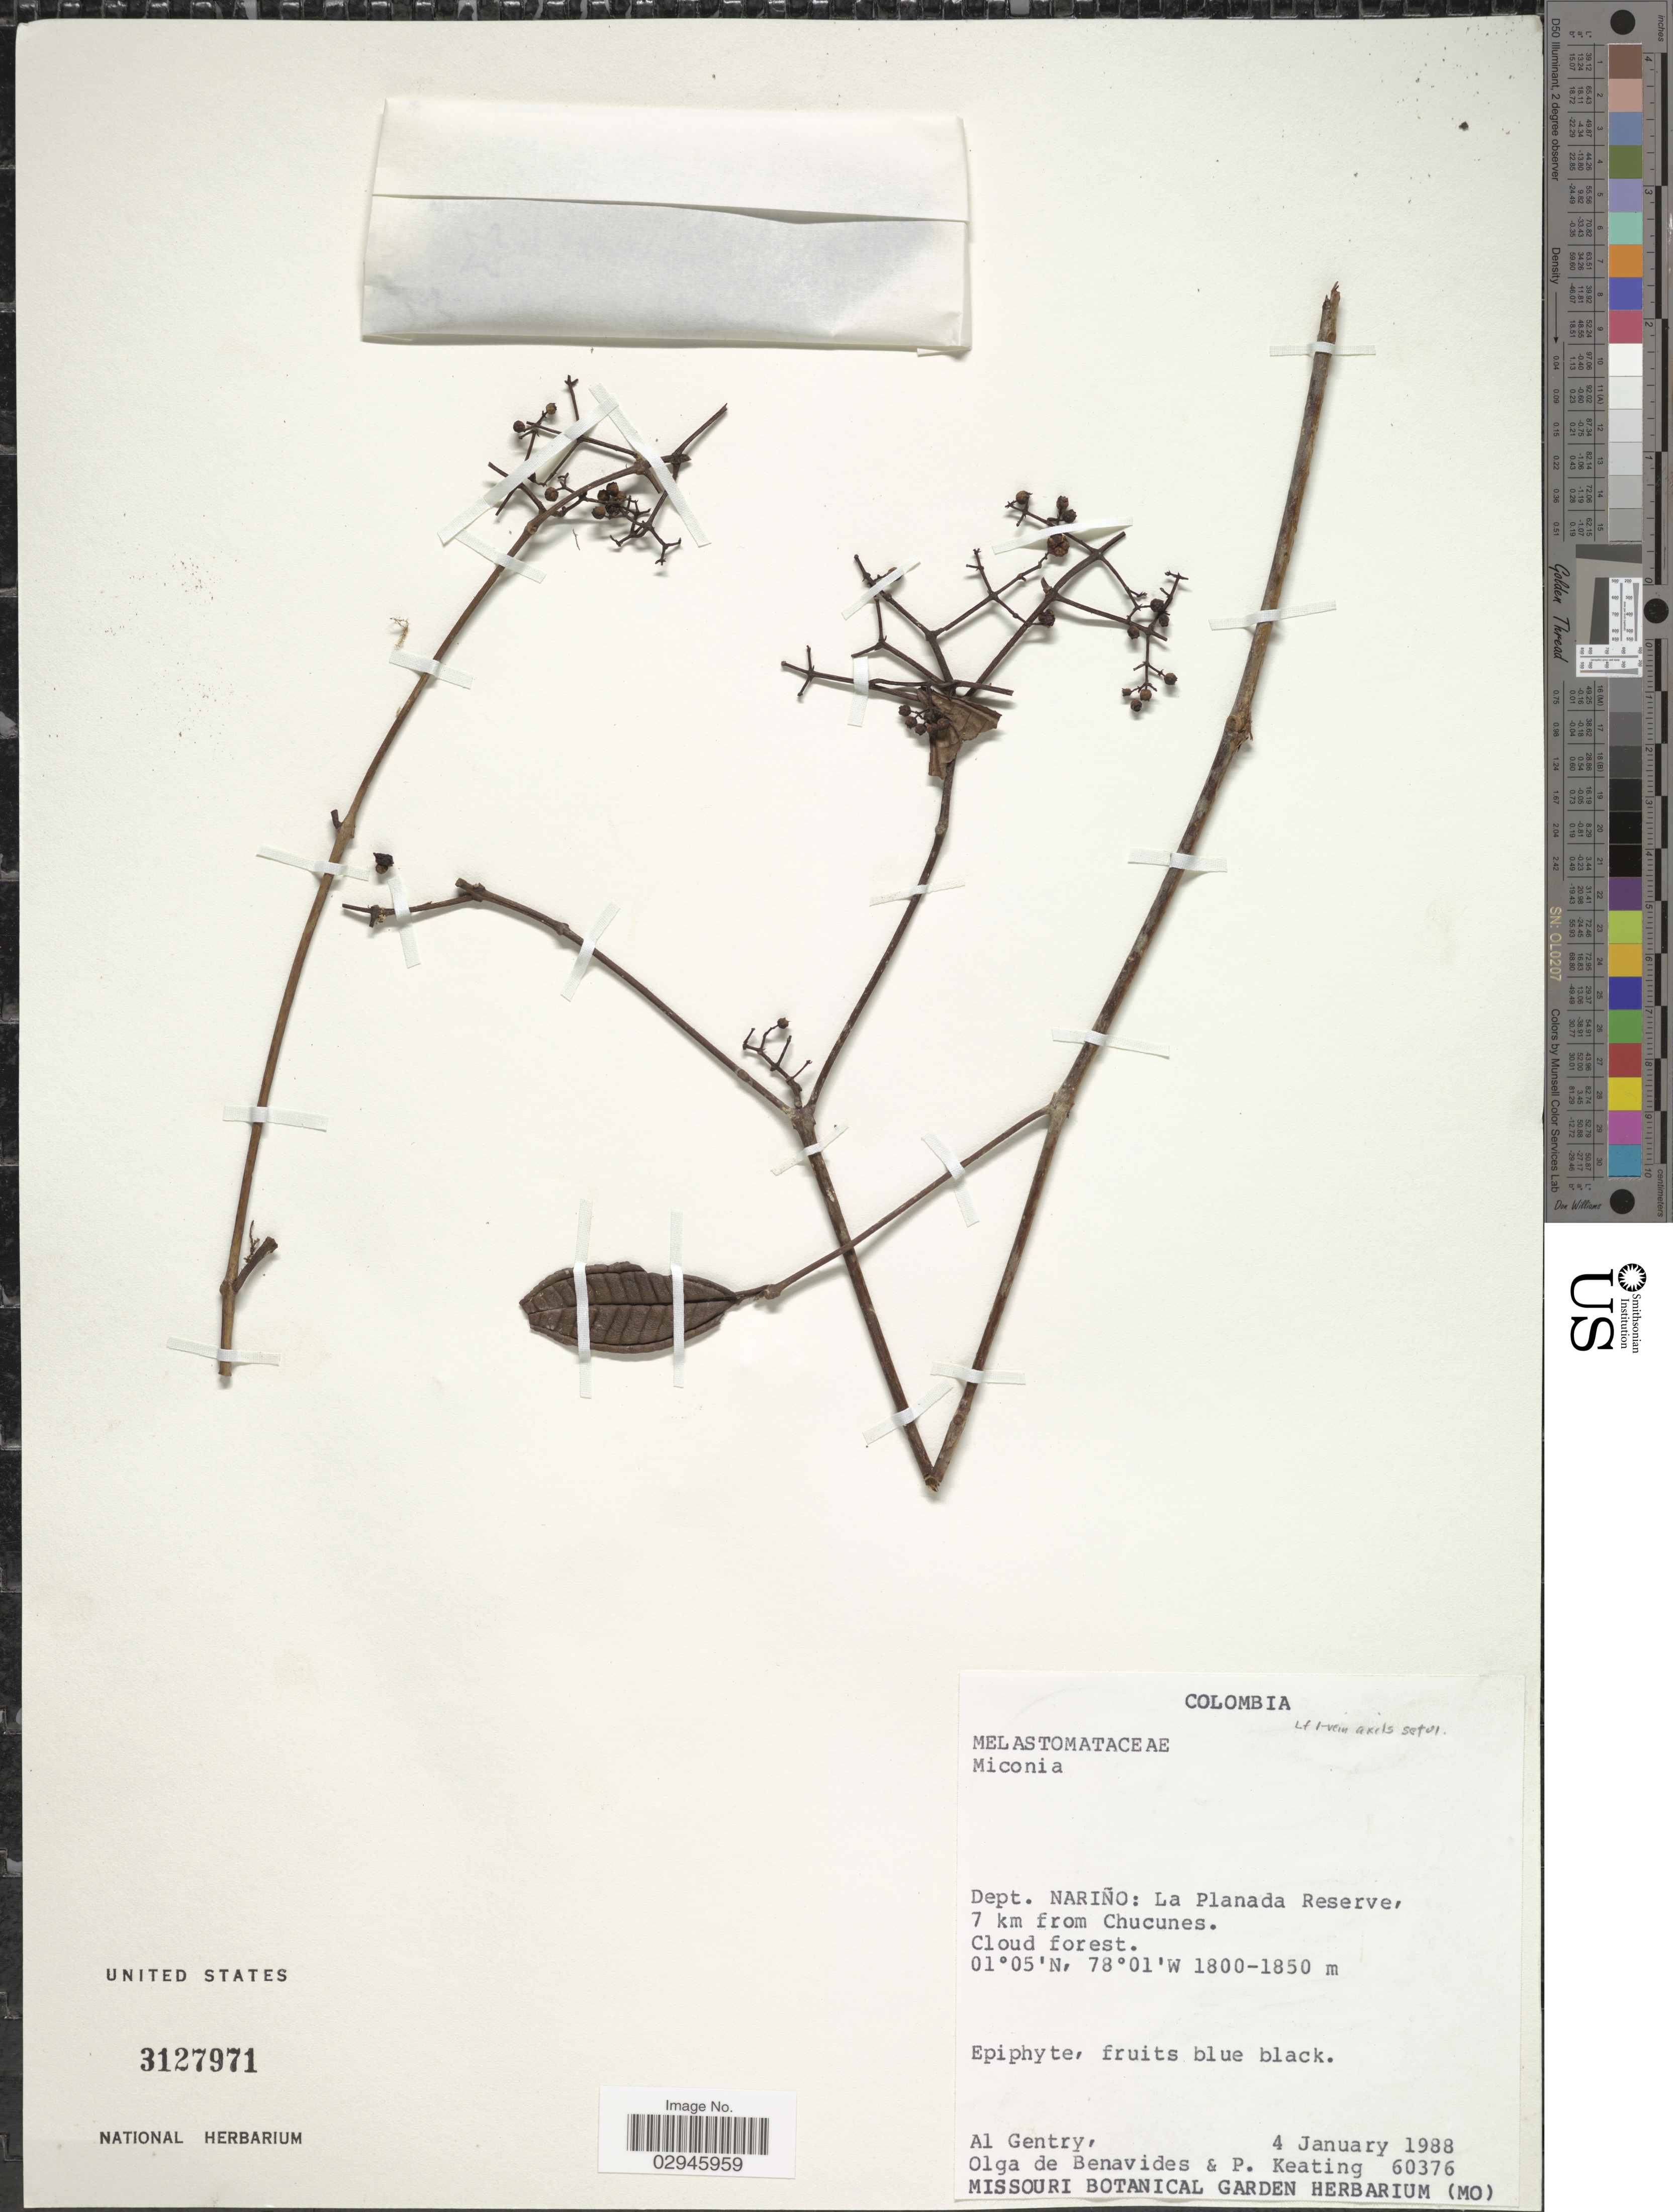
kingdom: Plantae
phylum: Tracheophyta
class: Magnoliopsida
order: Myrtales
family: Melastomataceae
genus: Miconia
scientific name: Miconia sp.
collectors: A. H. Gentry & Olga S. de Benavides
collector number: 60376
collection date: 1988-01-04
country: Colombia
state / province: Nariño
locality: Dept. Nariño: La Planada Reserve, 7 km from Chucunes.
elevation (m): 1800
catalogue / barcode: US 3127971